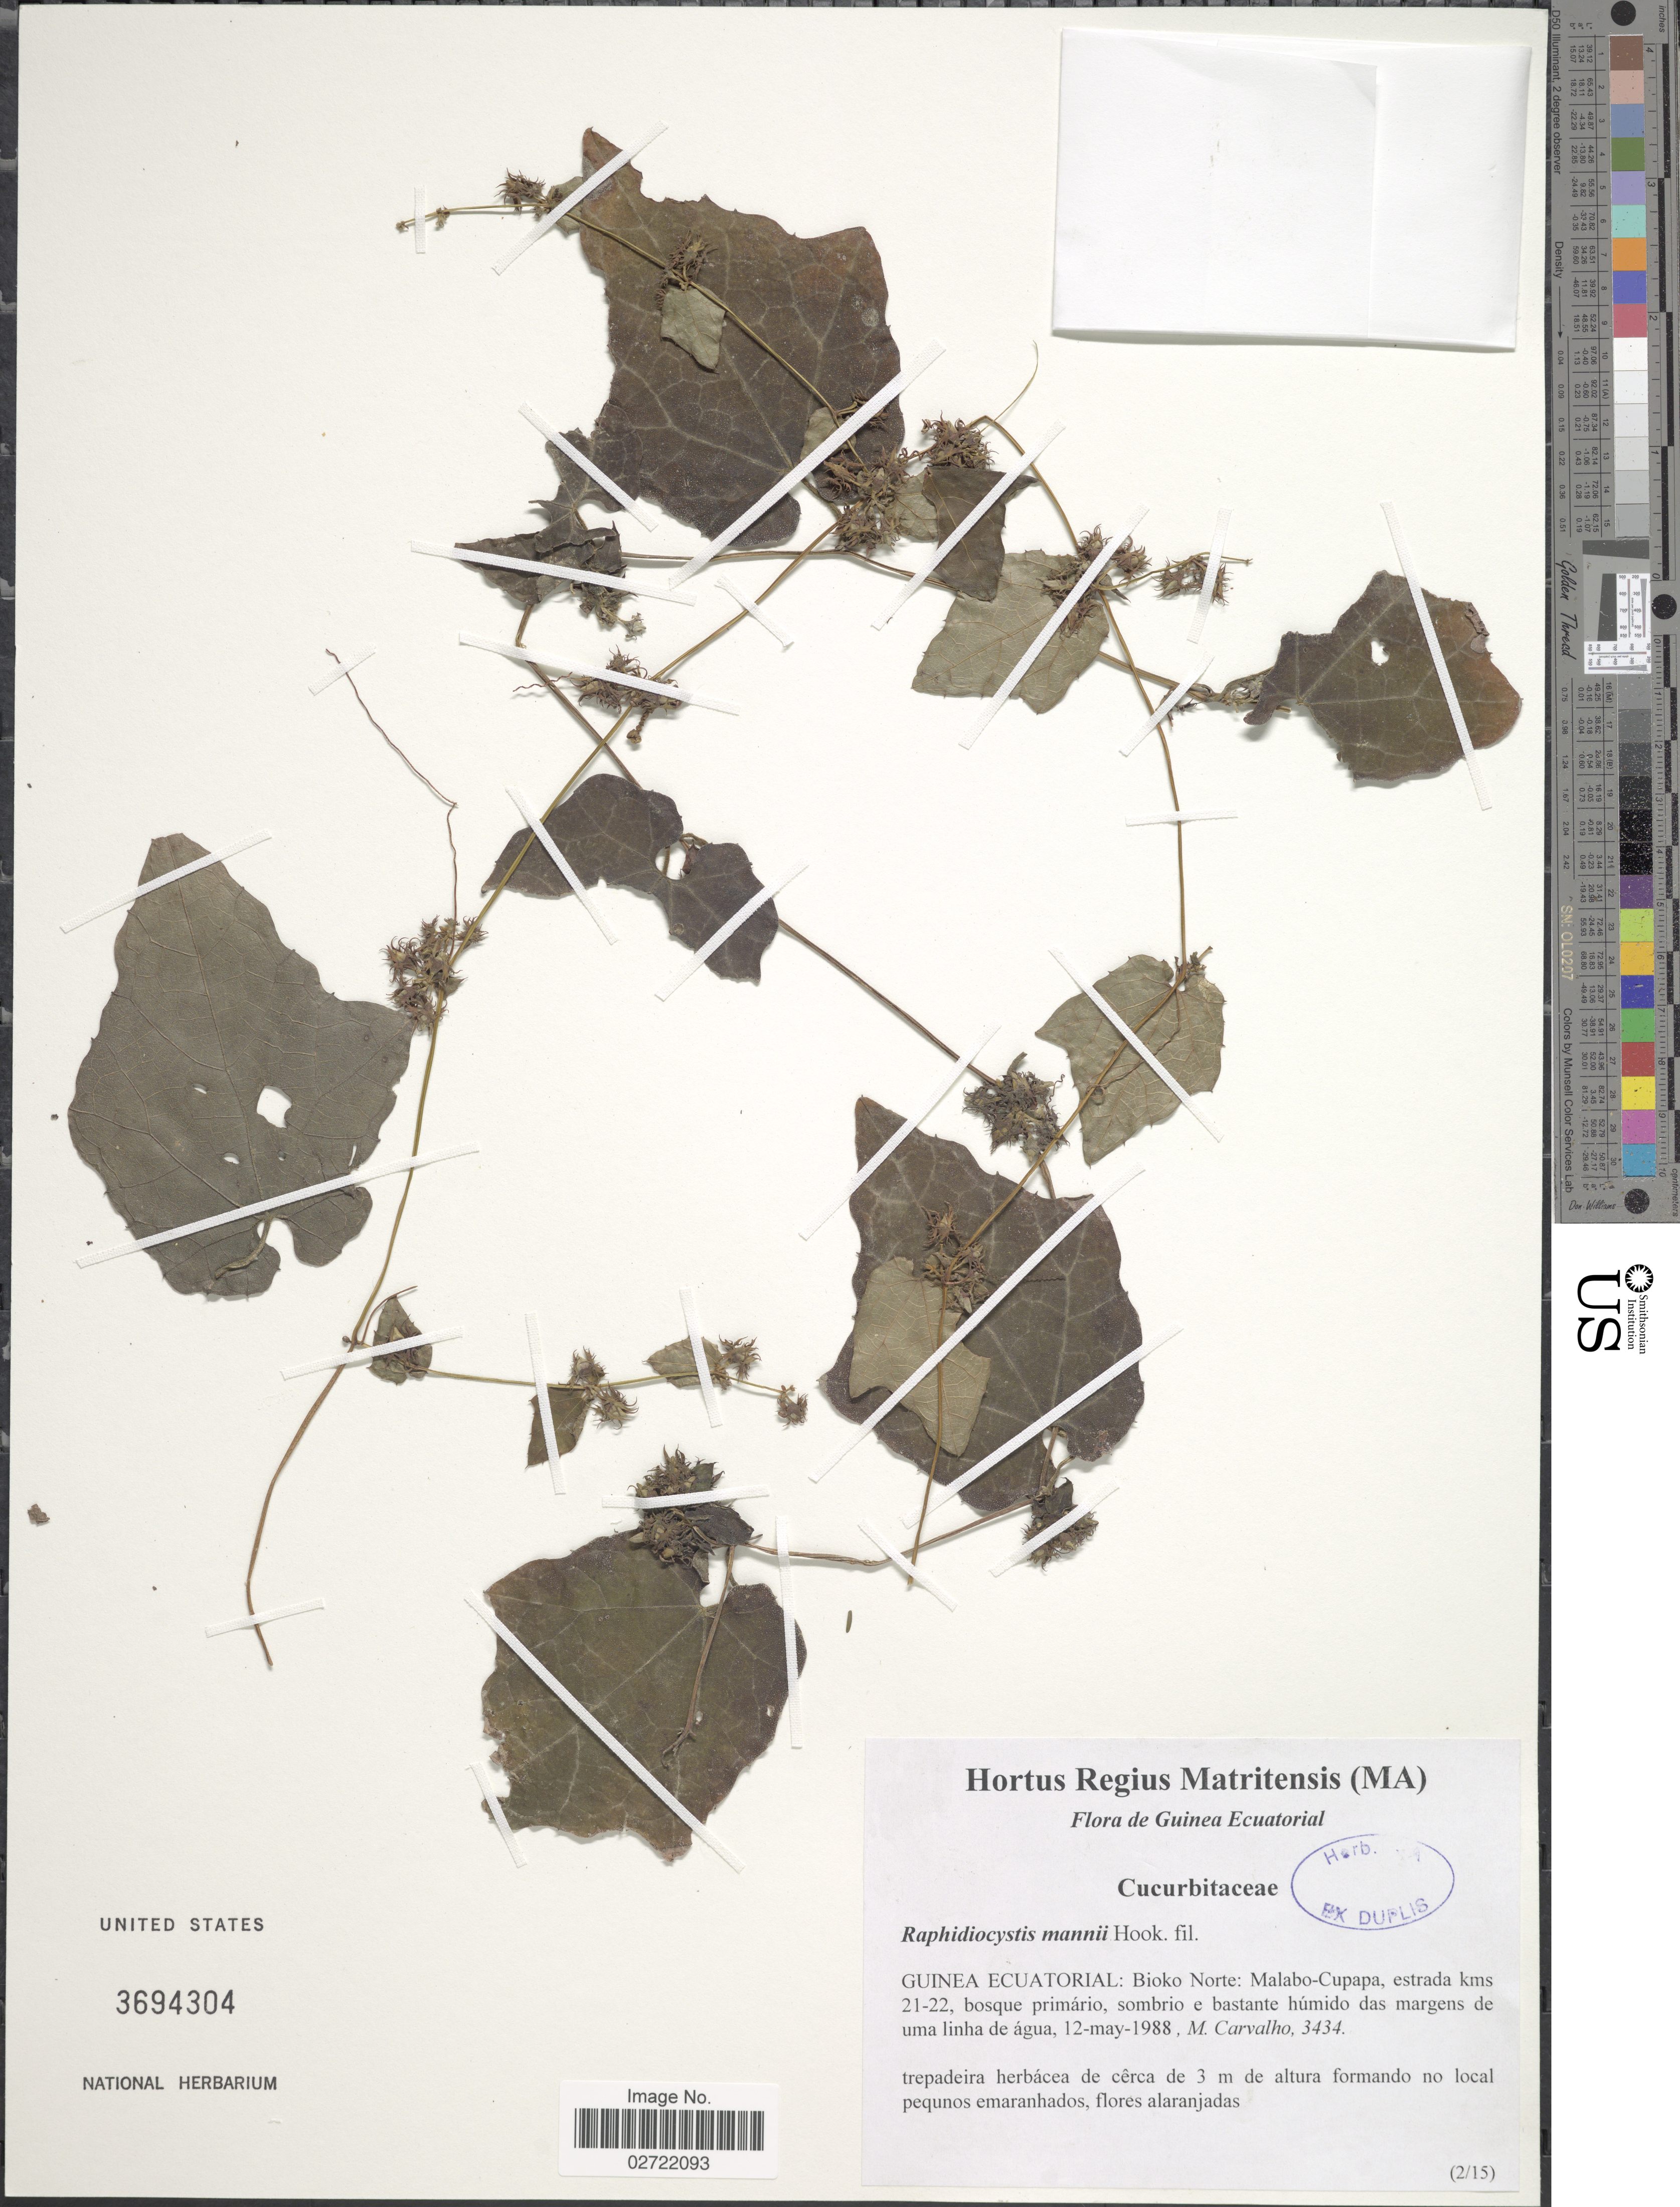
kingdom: Plantae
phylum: Tracheophyta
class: Magnoliopsida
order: Cucurbitales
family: Cucurbitaceae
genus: Raphidiocystis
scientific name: Raphidiocystis mannii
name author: Hook. f.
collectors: M. Carvalho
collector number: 3434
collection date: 1988-05-12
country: Equatorial Guinea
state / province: Bioko Norte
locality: Guinea Ecuatorial. Malabo-Cupapa, estrada kms 21-22.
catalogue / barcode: US 3694304